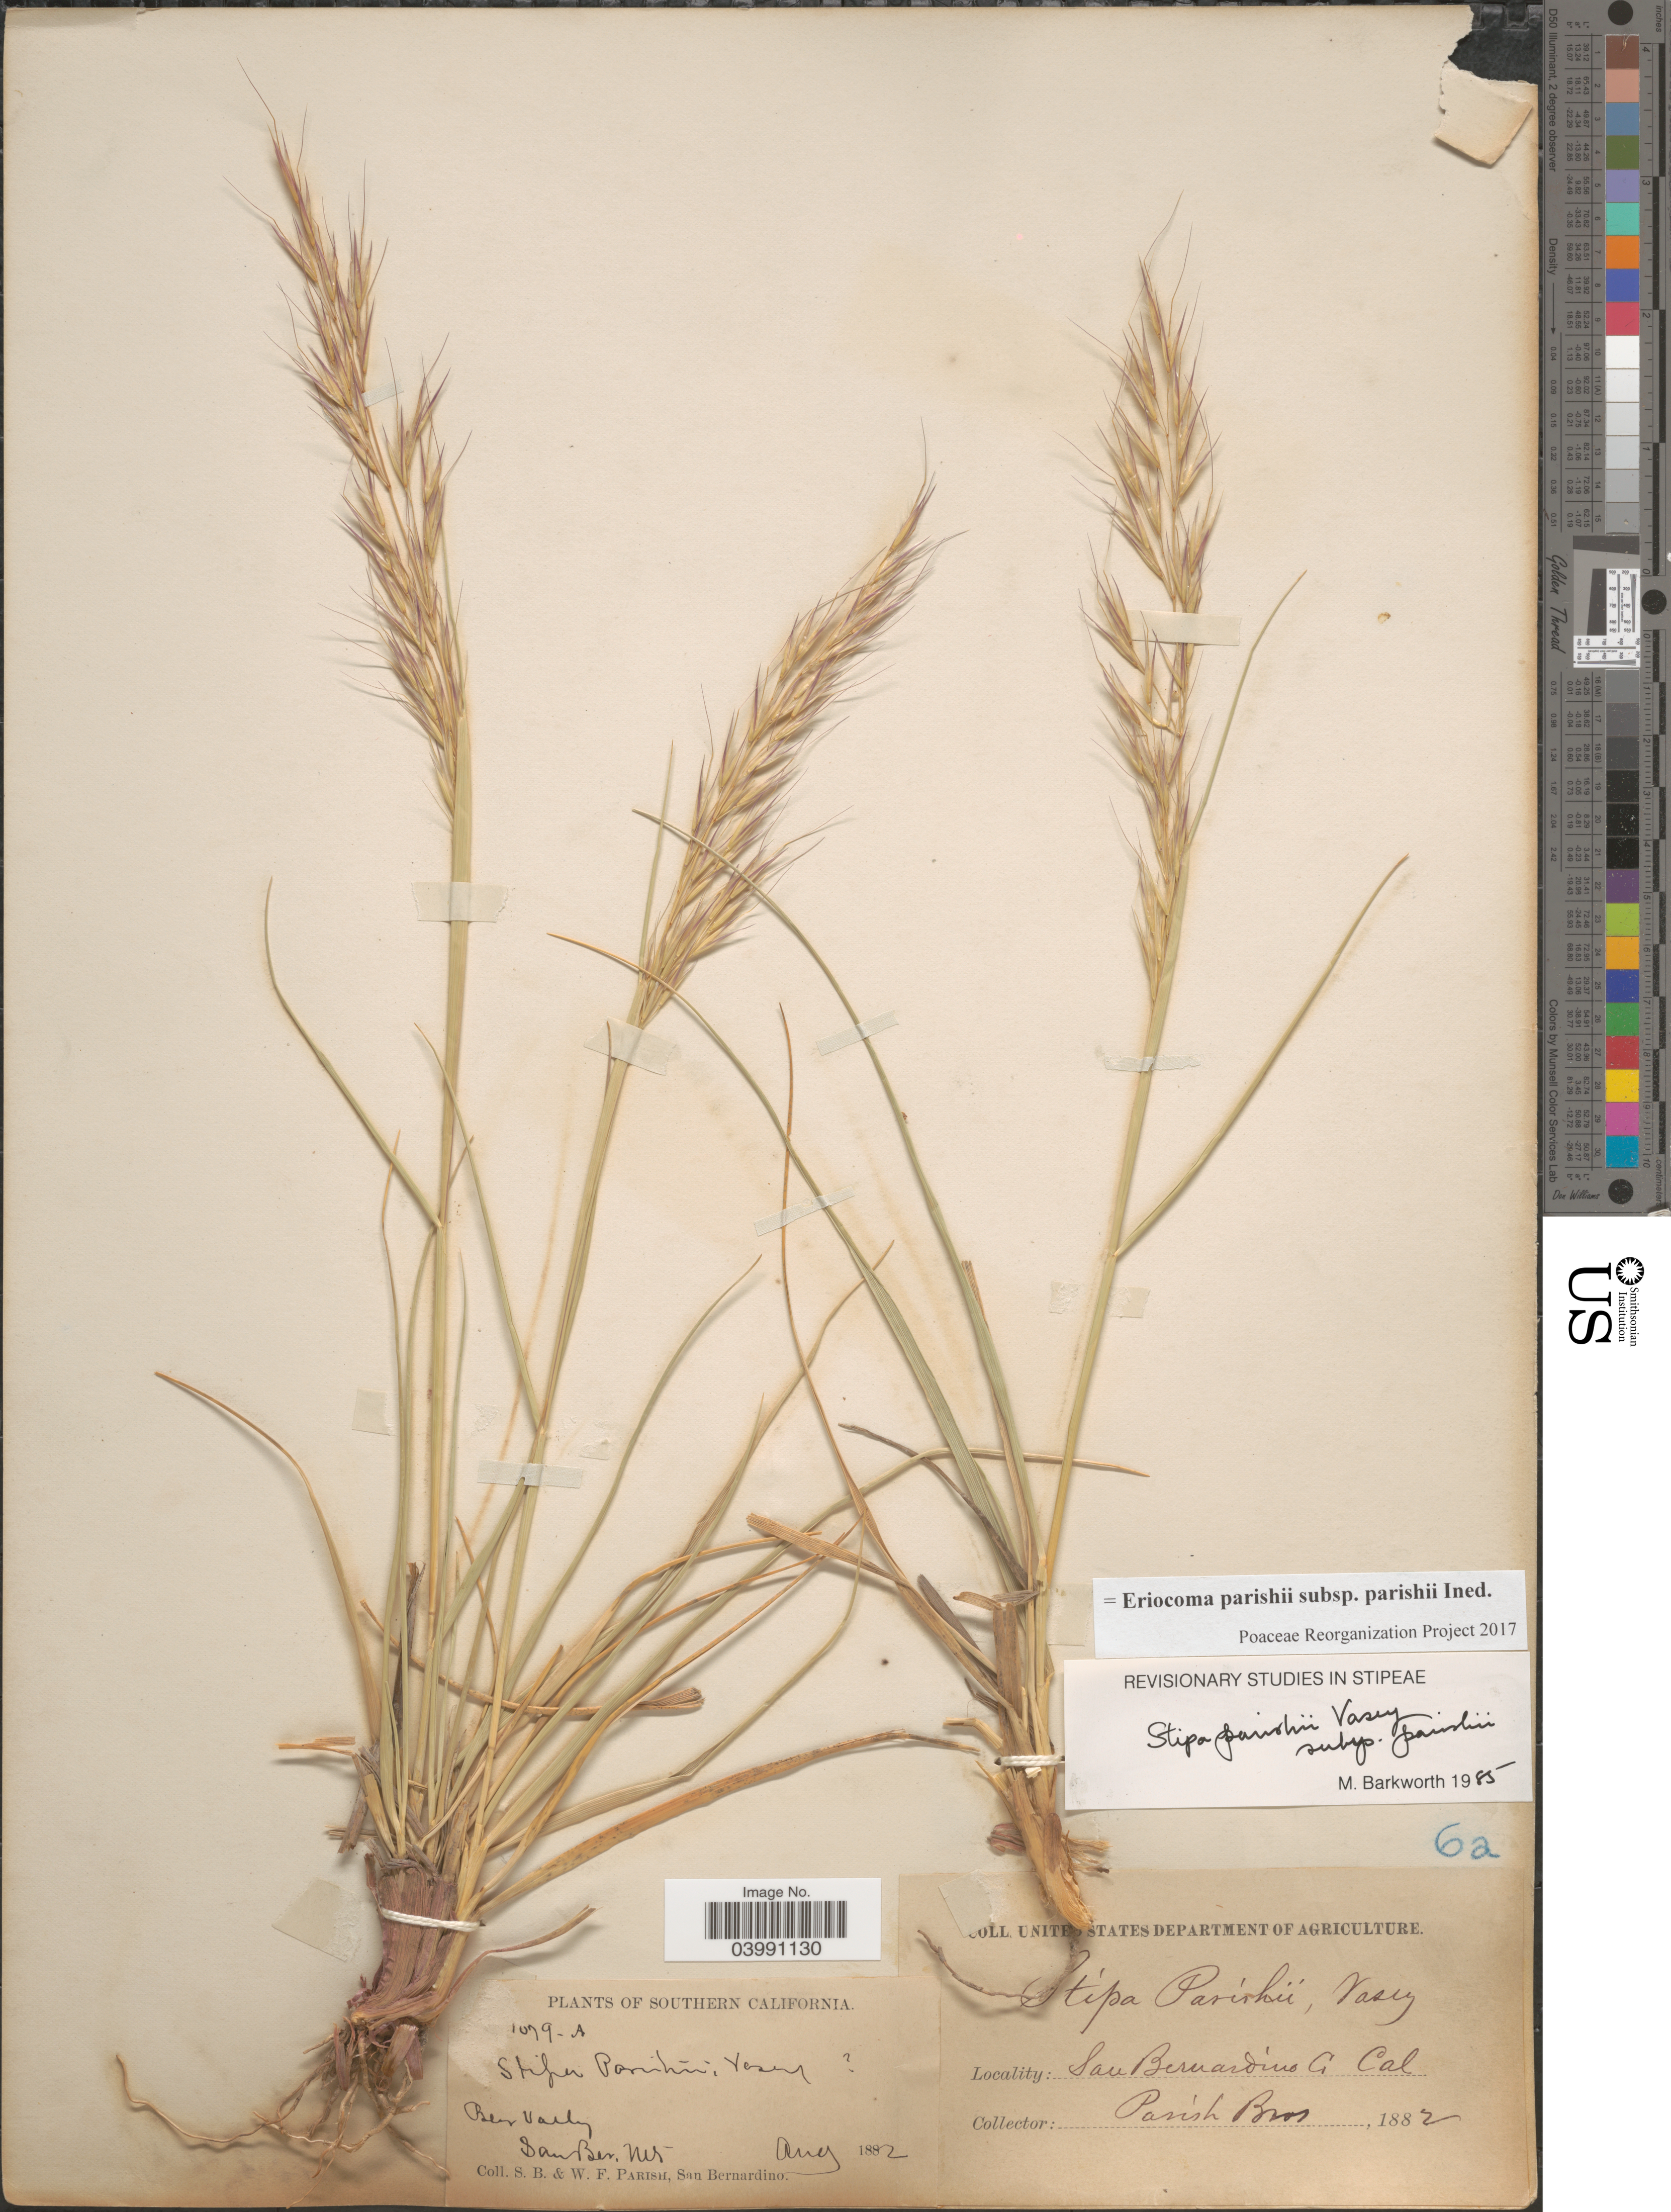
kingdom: Plantae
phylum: Tracheophyta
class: Liliopsida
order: Poales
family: Poaceae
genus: Eriocoma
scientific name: Eriocoma parishii subsp. parishii ined.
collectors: S. B. Parish & W. F. Parish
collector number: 1079-A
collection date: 1882-08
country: United States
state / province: California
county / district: San Bernardino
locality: Southern California. Bear Valley. San Ber. Mts. San Bernardino Co.